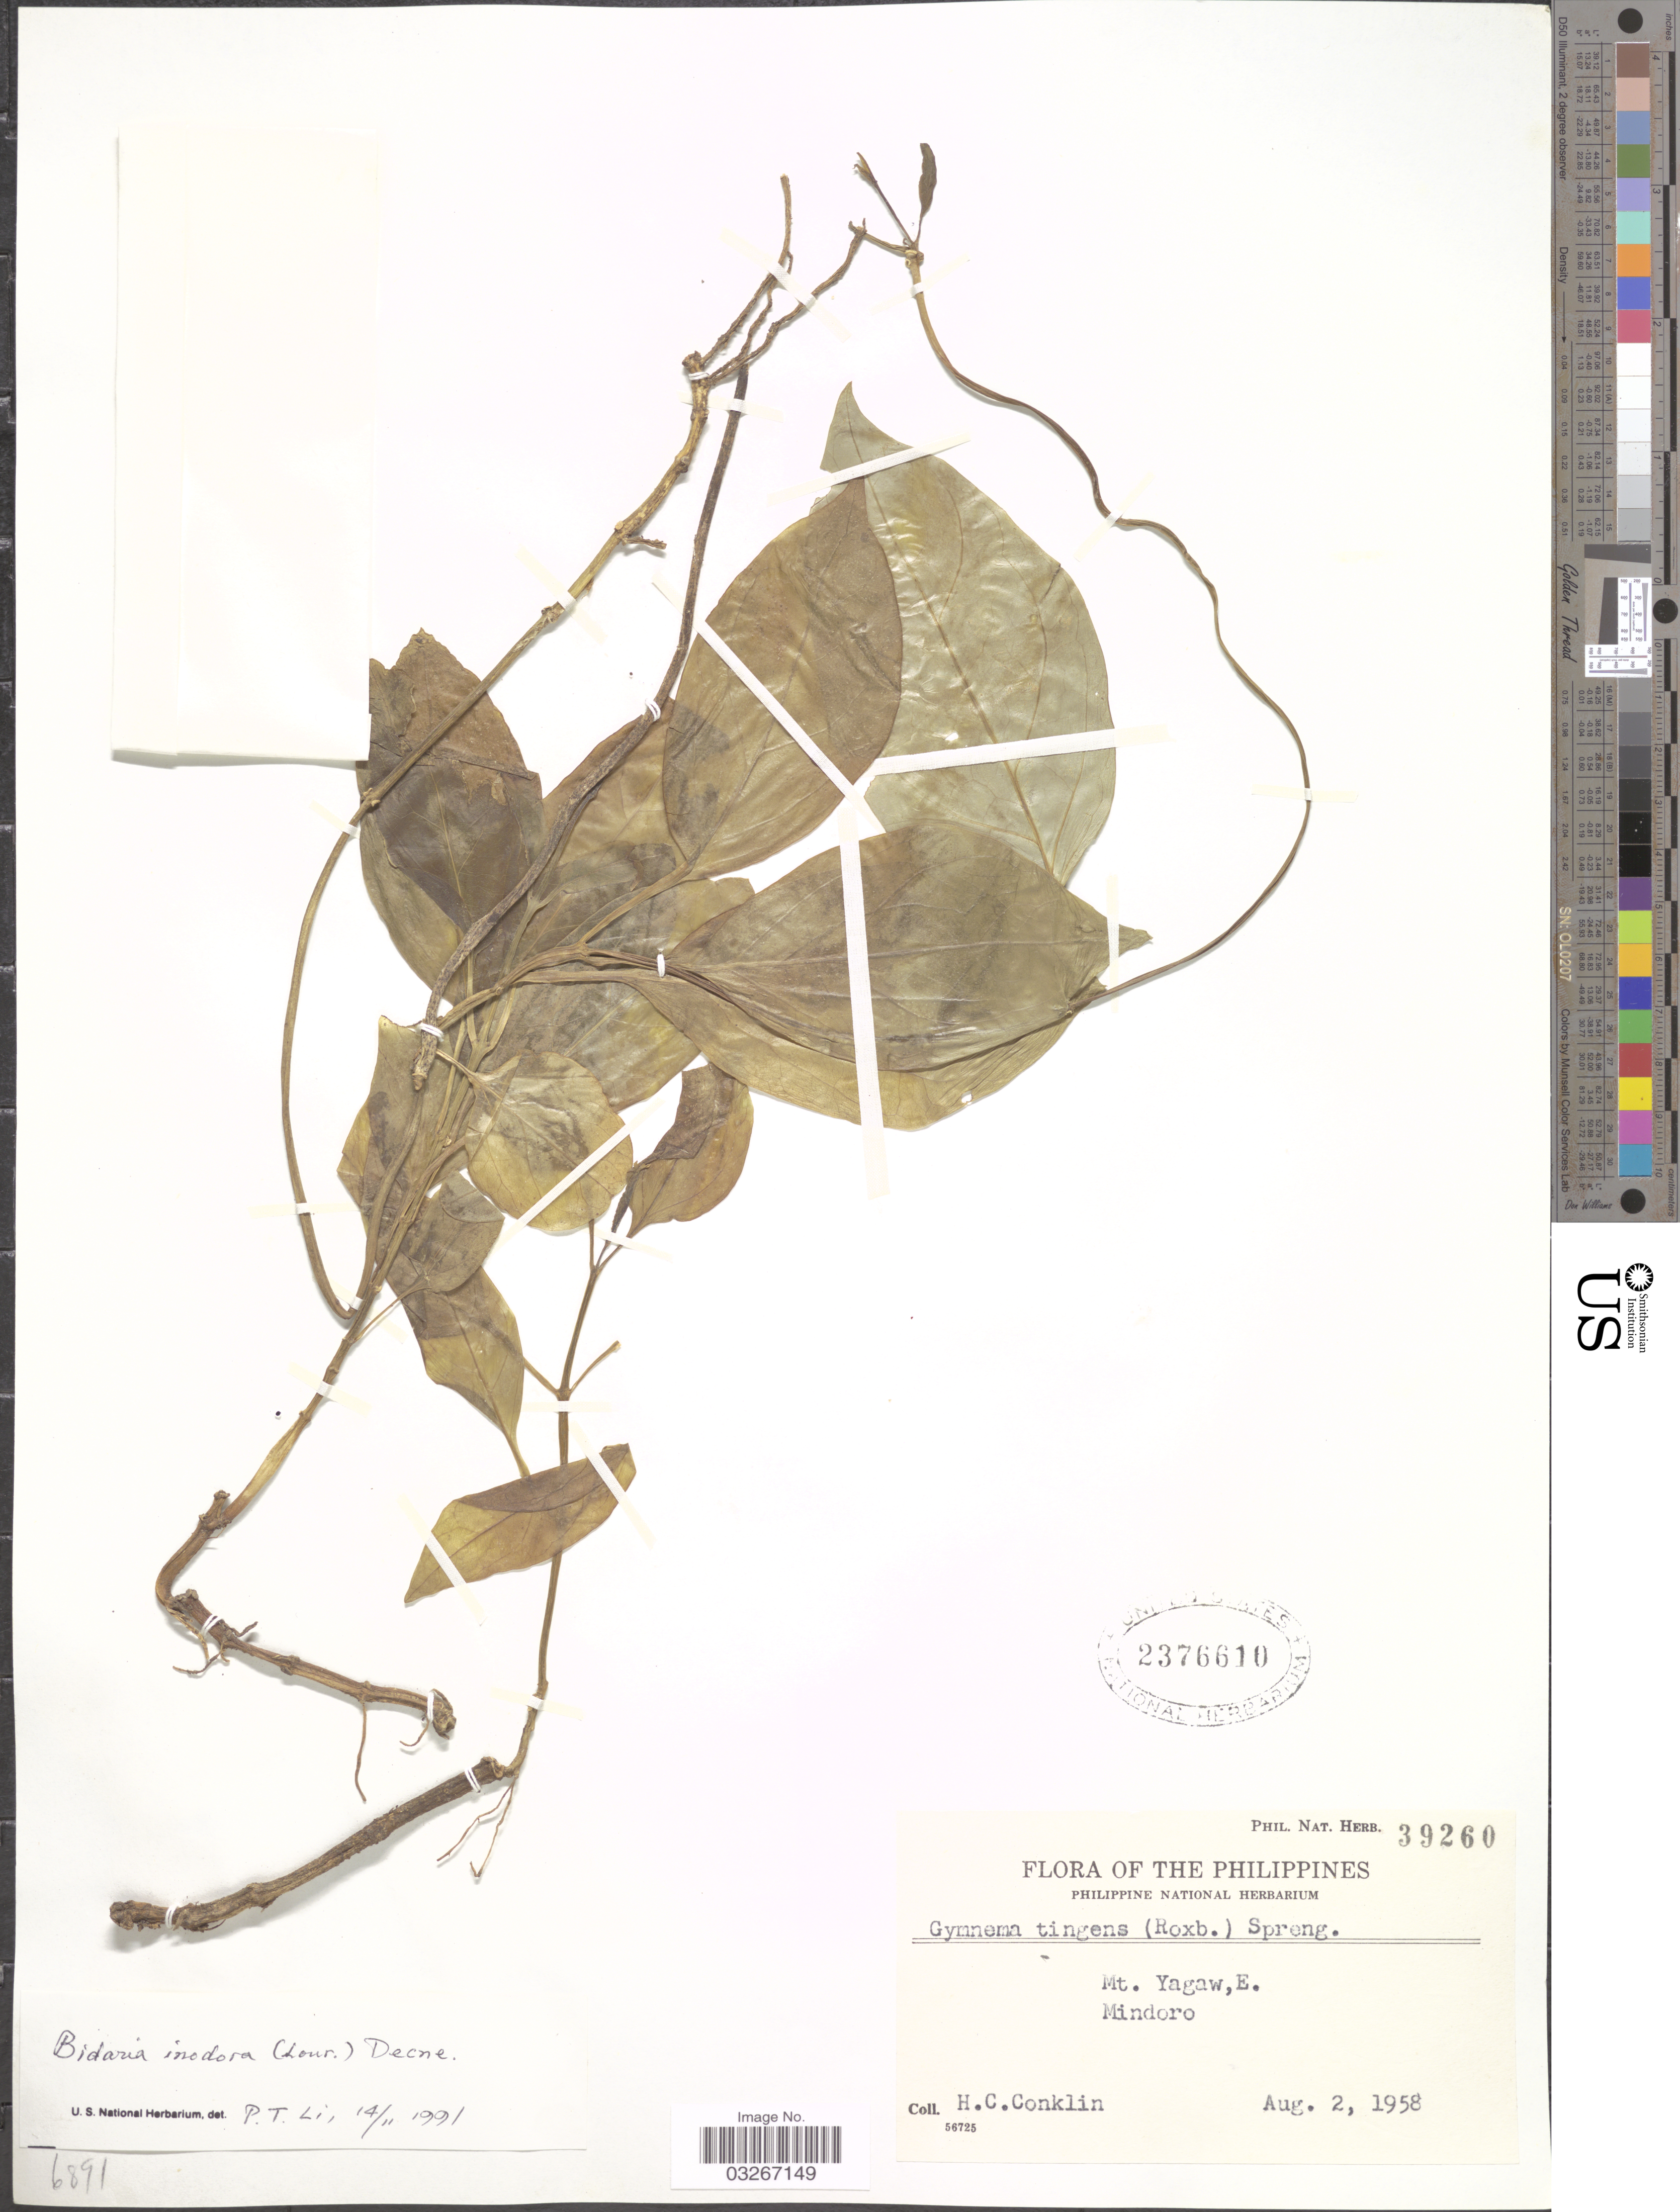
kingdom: Plantae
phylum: Tracheophyta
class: Magnoliopsida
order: Gentianales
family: Apocynaceae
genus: Gymnema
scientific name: Gymnema tingens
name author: (Roxb.) Wight & Arn.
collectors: H. Conklin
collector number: Phil. Nat. Herb. 39260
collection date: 1958-08-02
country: Philippines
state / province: Mimaropa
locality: Mt. Yagaw, E. Mindoro.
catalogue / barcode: US 2376610